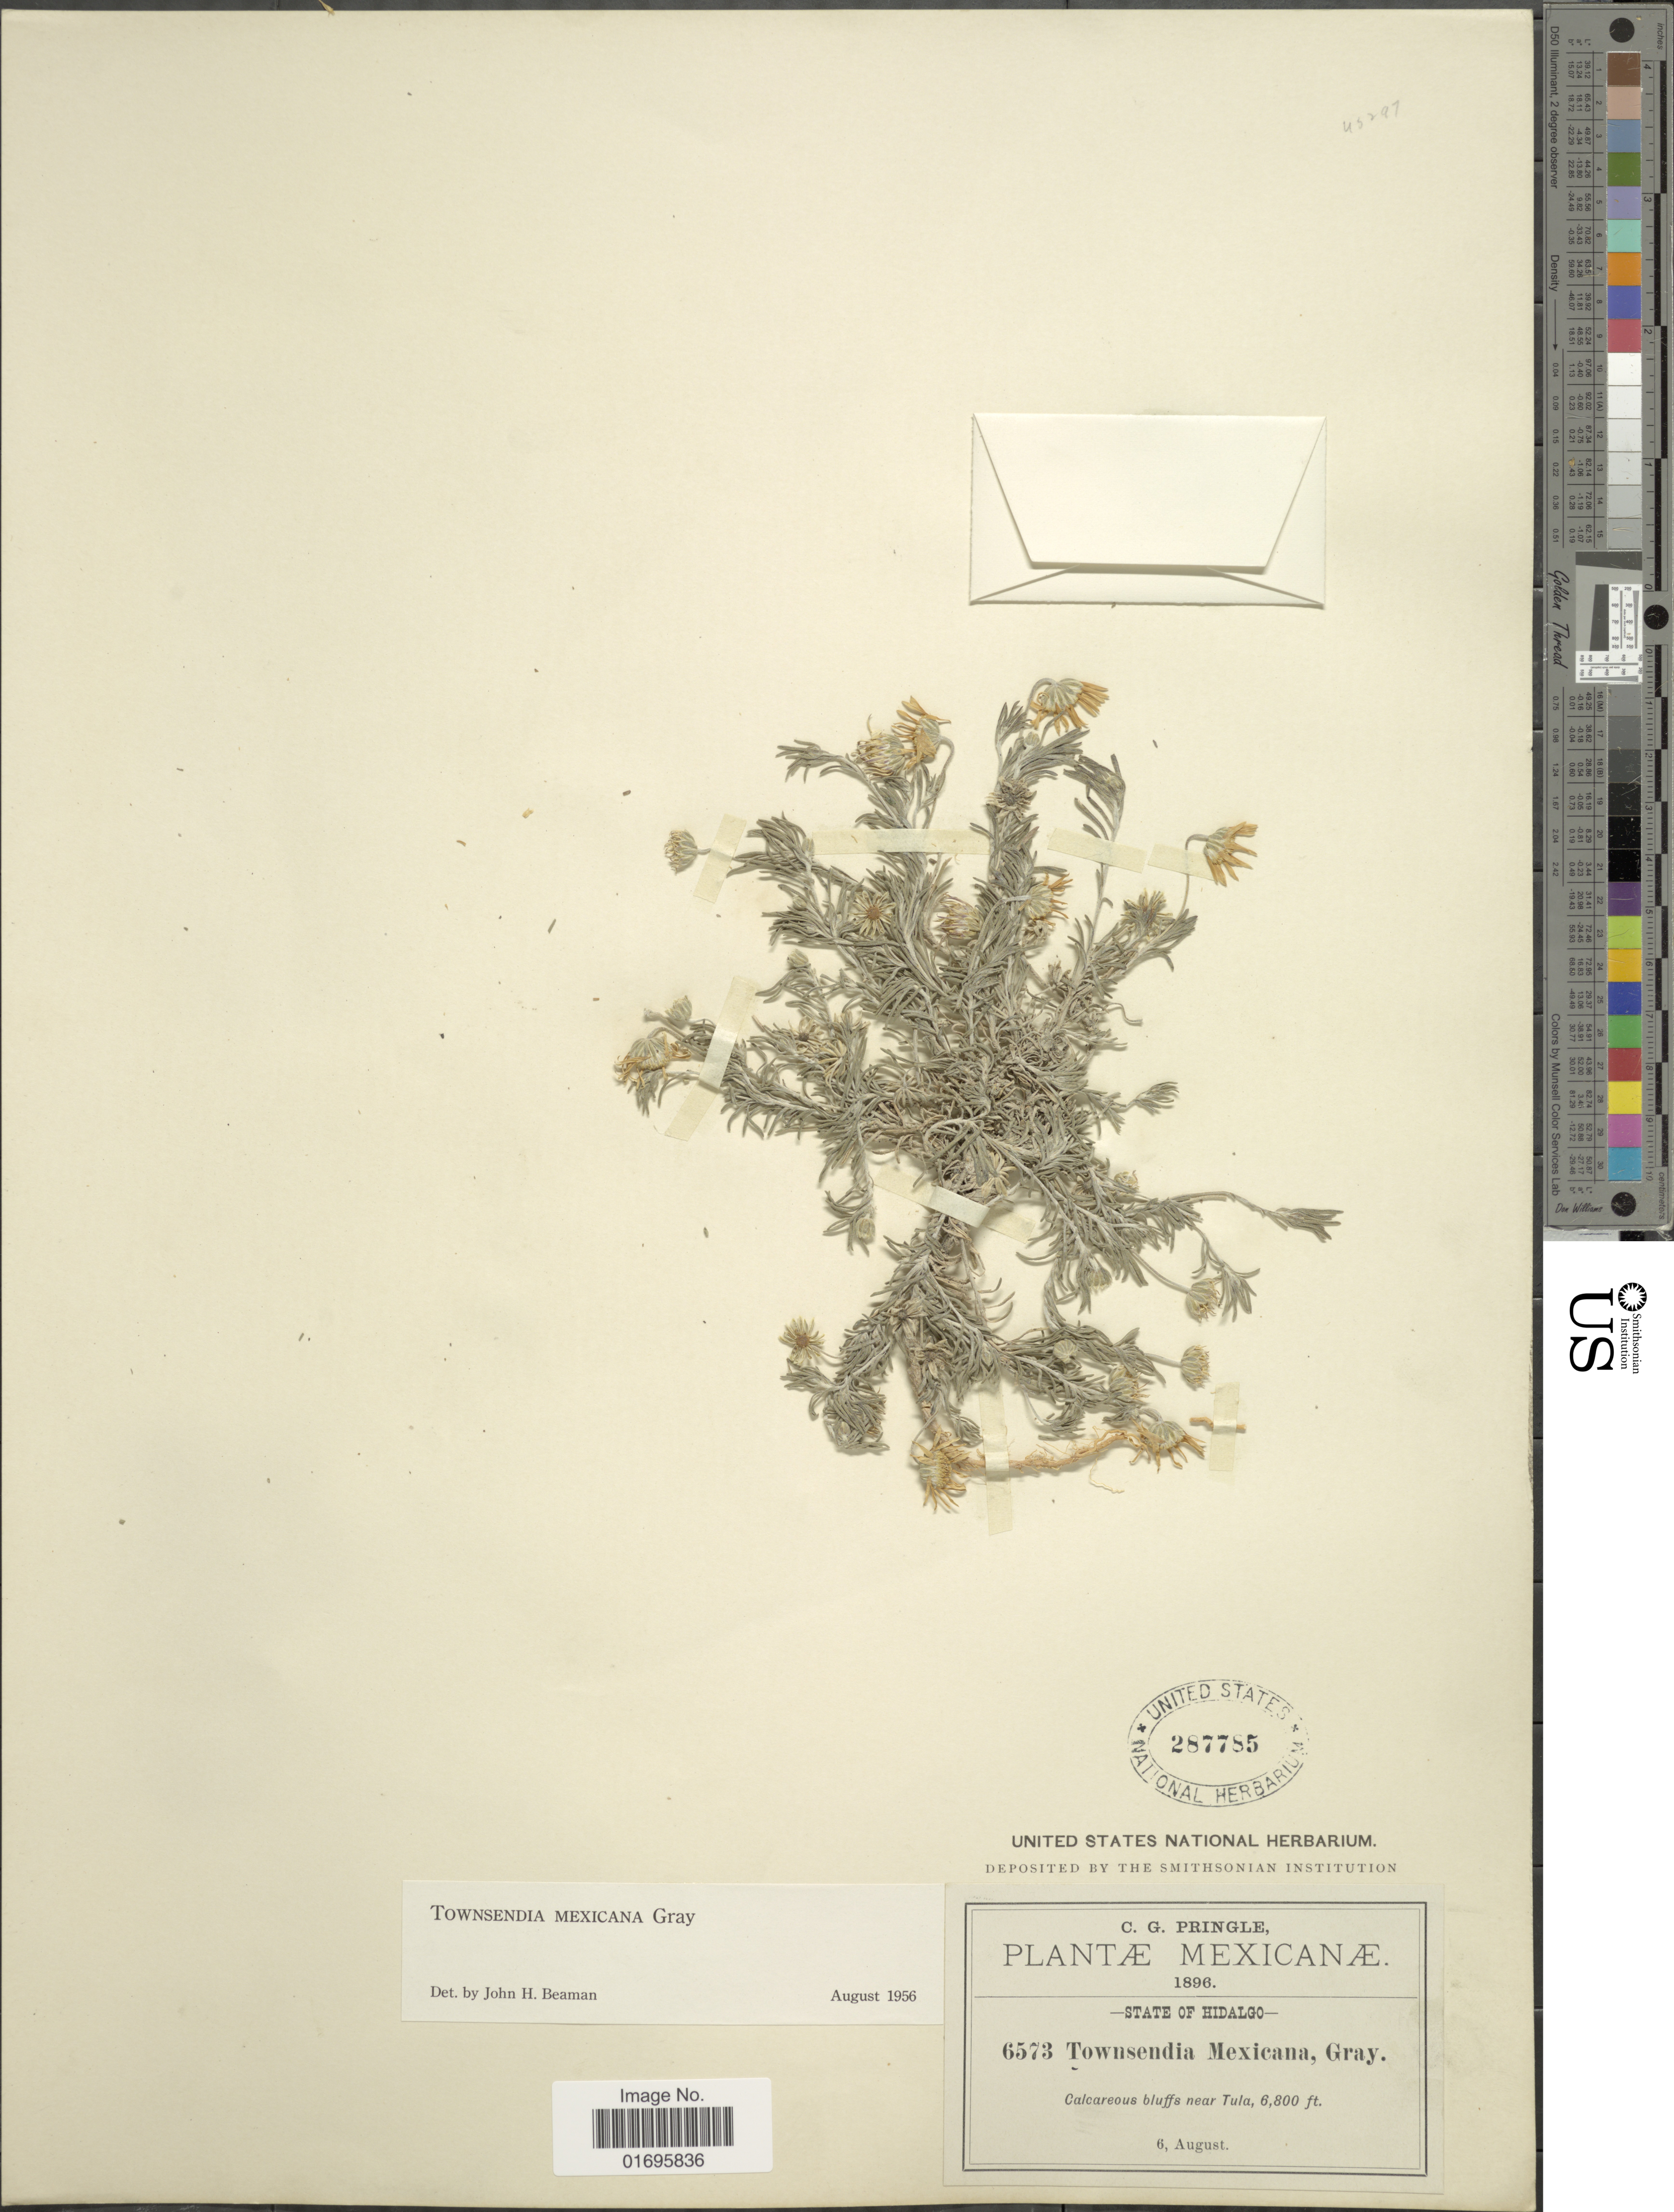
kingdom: Plantae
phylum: Tracheophyta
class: Magnoliopsida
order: Asterales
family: Asteraceae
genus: Townsendia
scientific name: Townsendia mexicana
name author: A. Gray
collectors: C. G. Pringle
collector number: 6573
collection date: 1896-08-06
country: Mexico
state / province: Hidalgo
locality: State of Hidalgo. Calcareous bluffs near Tula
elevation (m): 2073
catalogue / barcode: US 287785